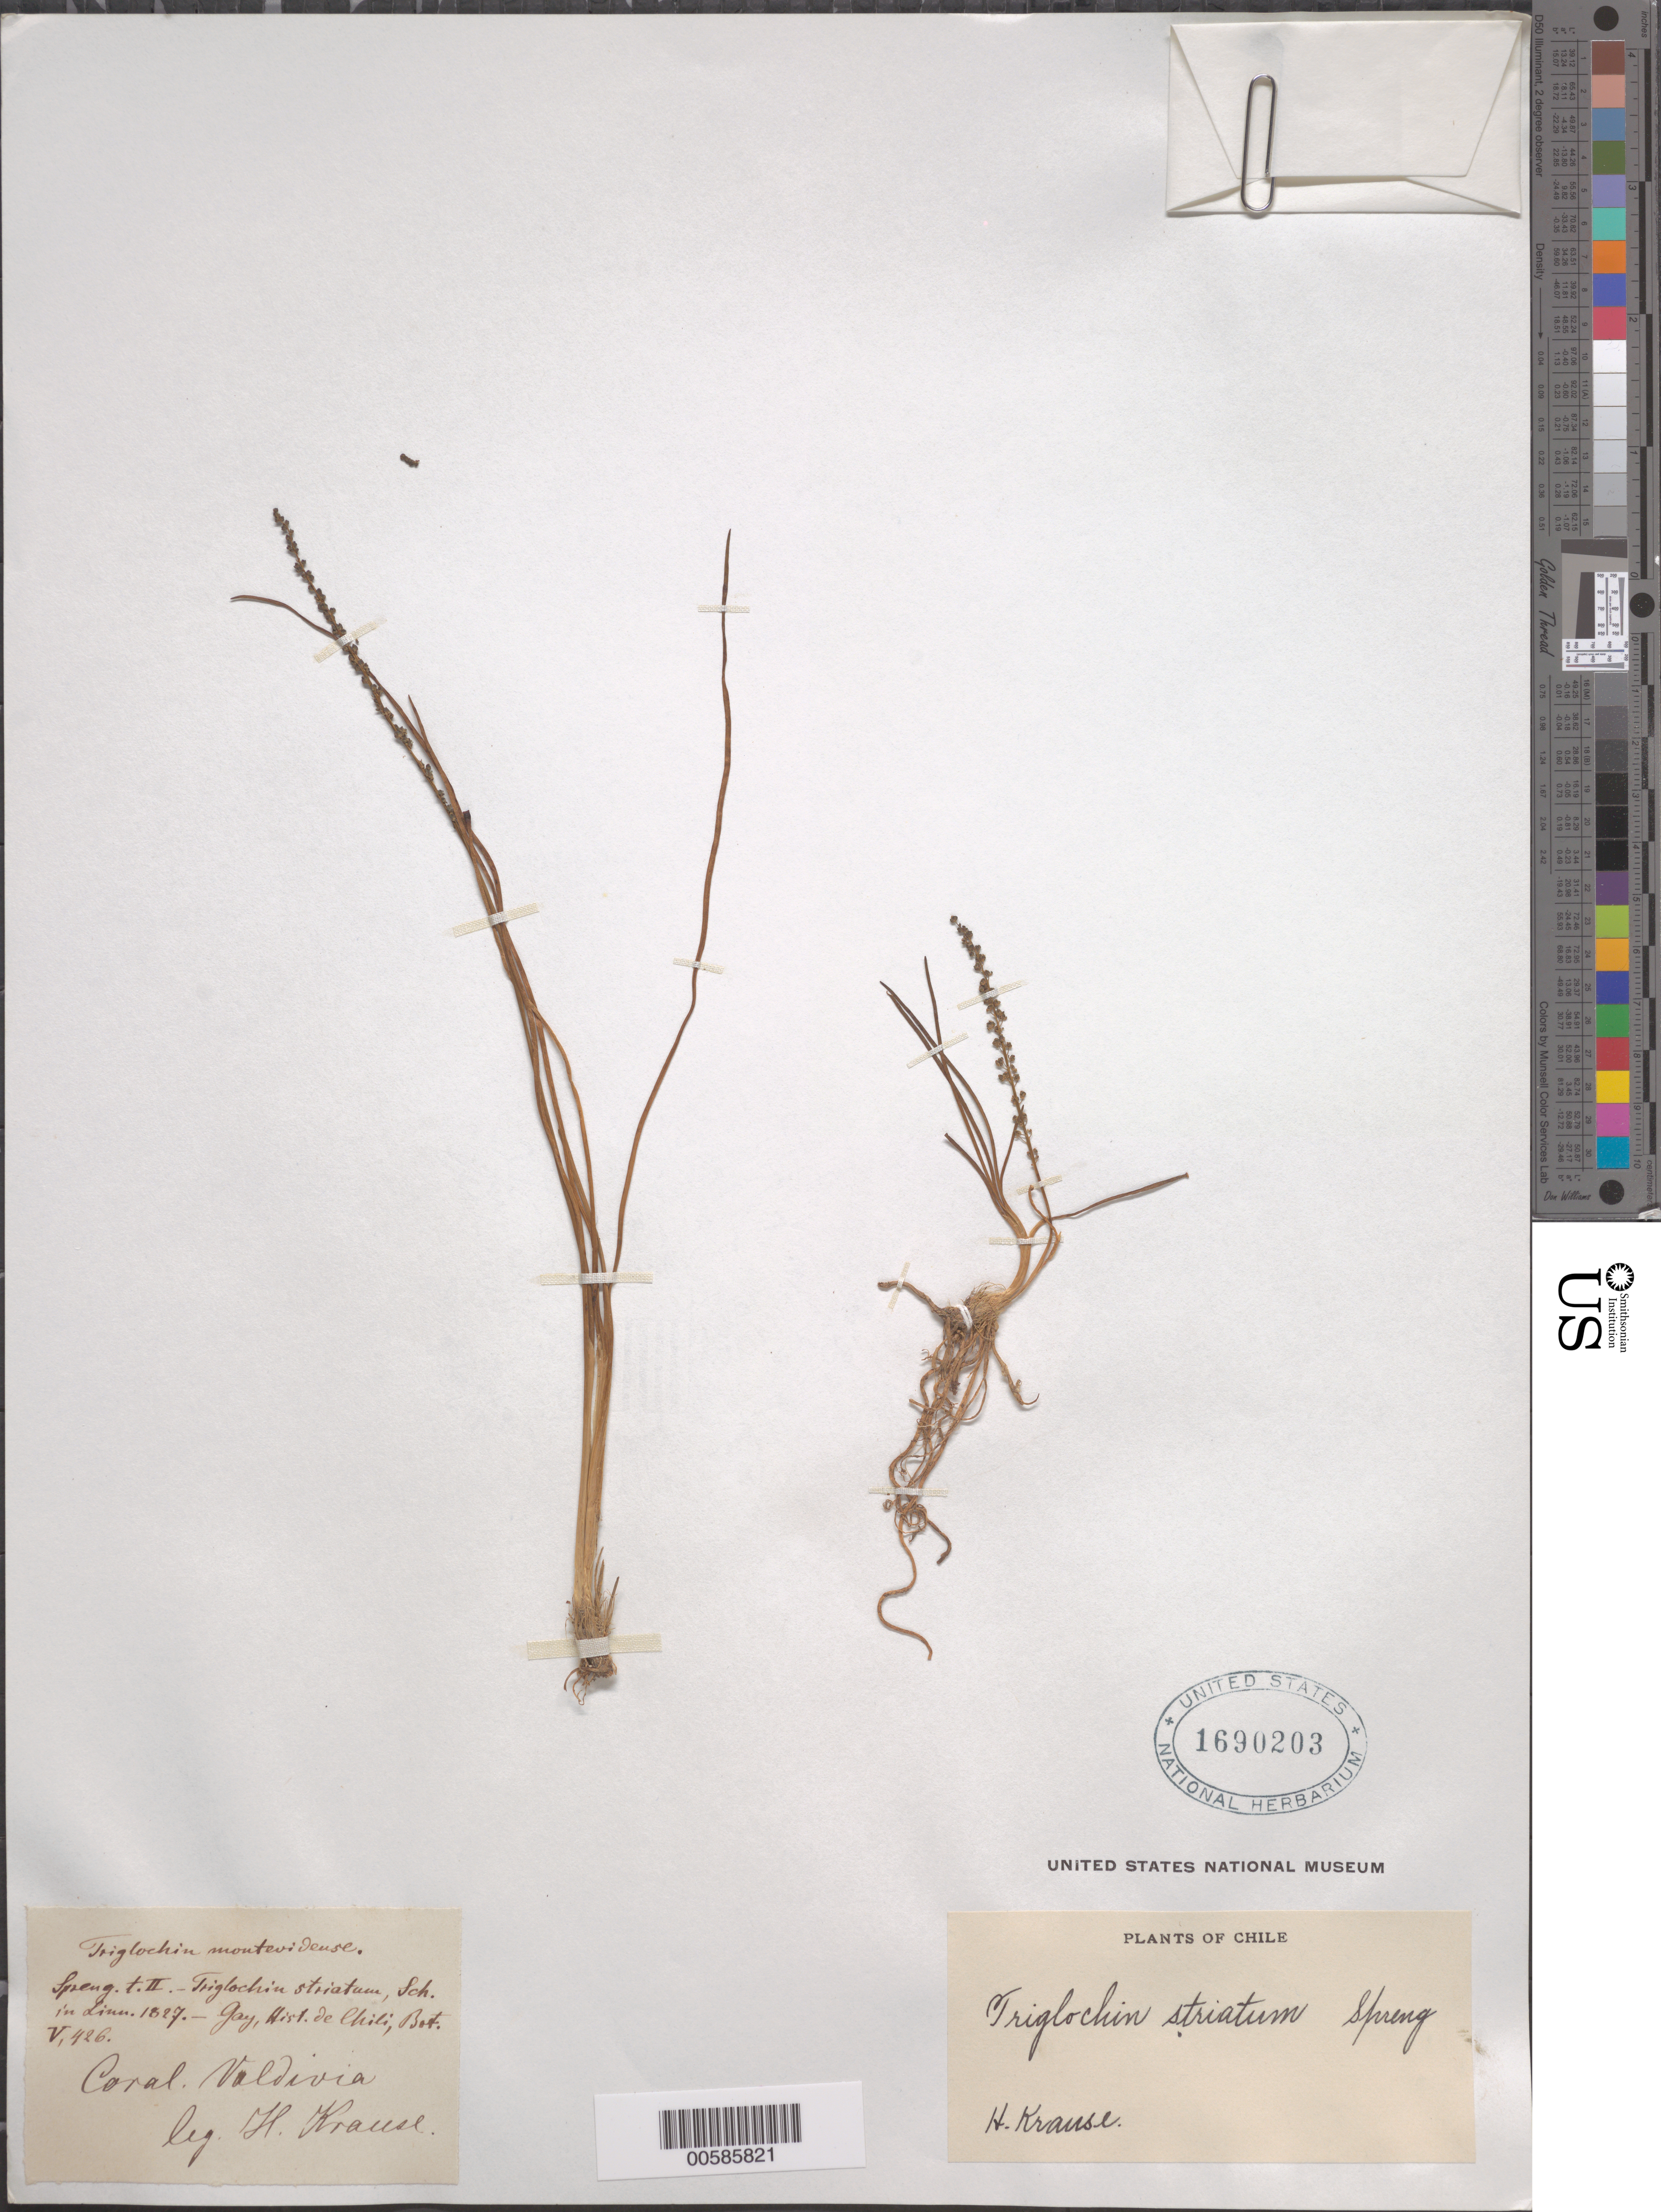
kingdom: Plantae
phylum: Tracheophyta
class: Liliopsida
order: Alismatales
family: Juncaginaceae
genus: Triglochin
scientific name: Triglochin striata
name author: Ruiz & Pav.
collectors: H. Krause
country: Chile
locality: Valdivia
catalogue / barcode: US 1690203